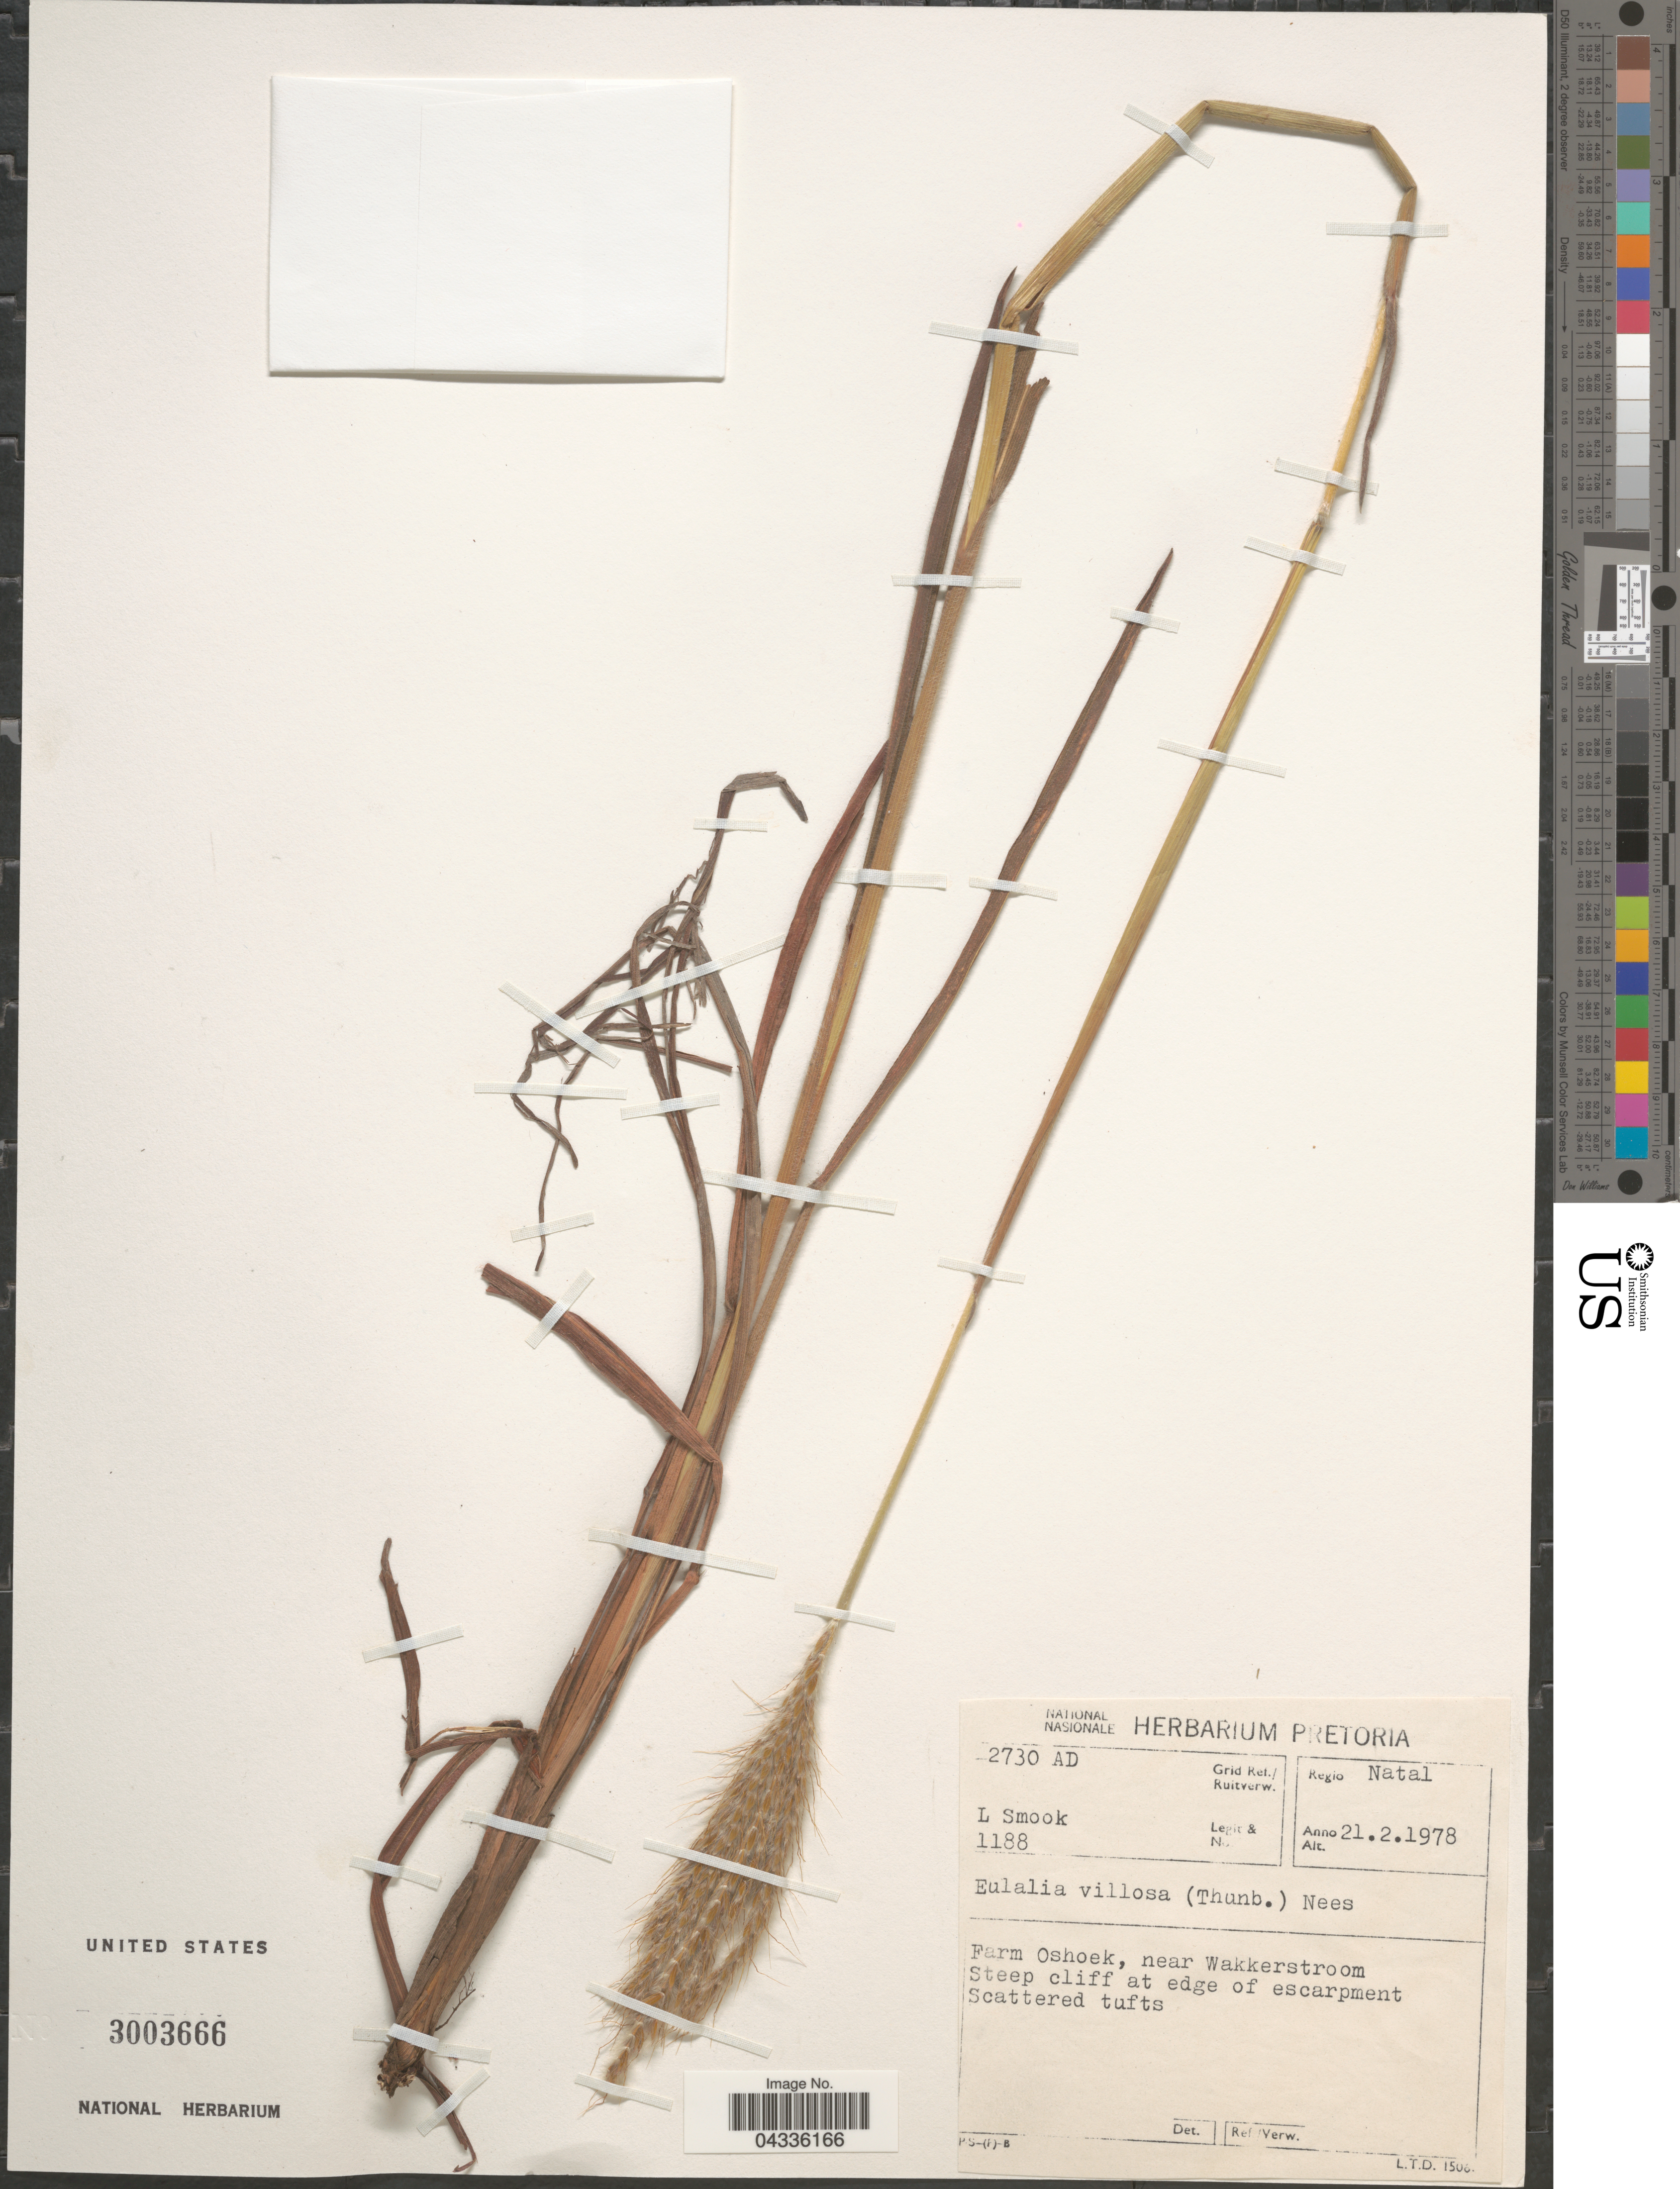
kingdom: Plantae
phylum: Tracheophyta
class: Liliopsida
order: Poales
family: Poaceae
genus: Eulalia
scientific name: Eulalia villosa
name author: (Thunb.) Nees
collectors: L. Smook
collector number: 1188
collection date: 1978-02-21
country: South Africa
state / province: KwaZulu-Natal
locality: Grid. Ref./Ruitverw. 2730 AD. Regio Natal. Farm Oshoek, near Wakkerstroom.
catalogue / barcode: US 3003666